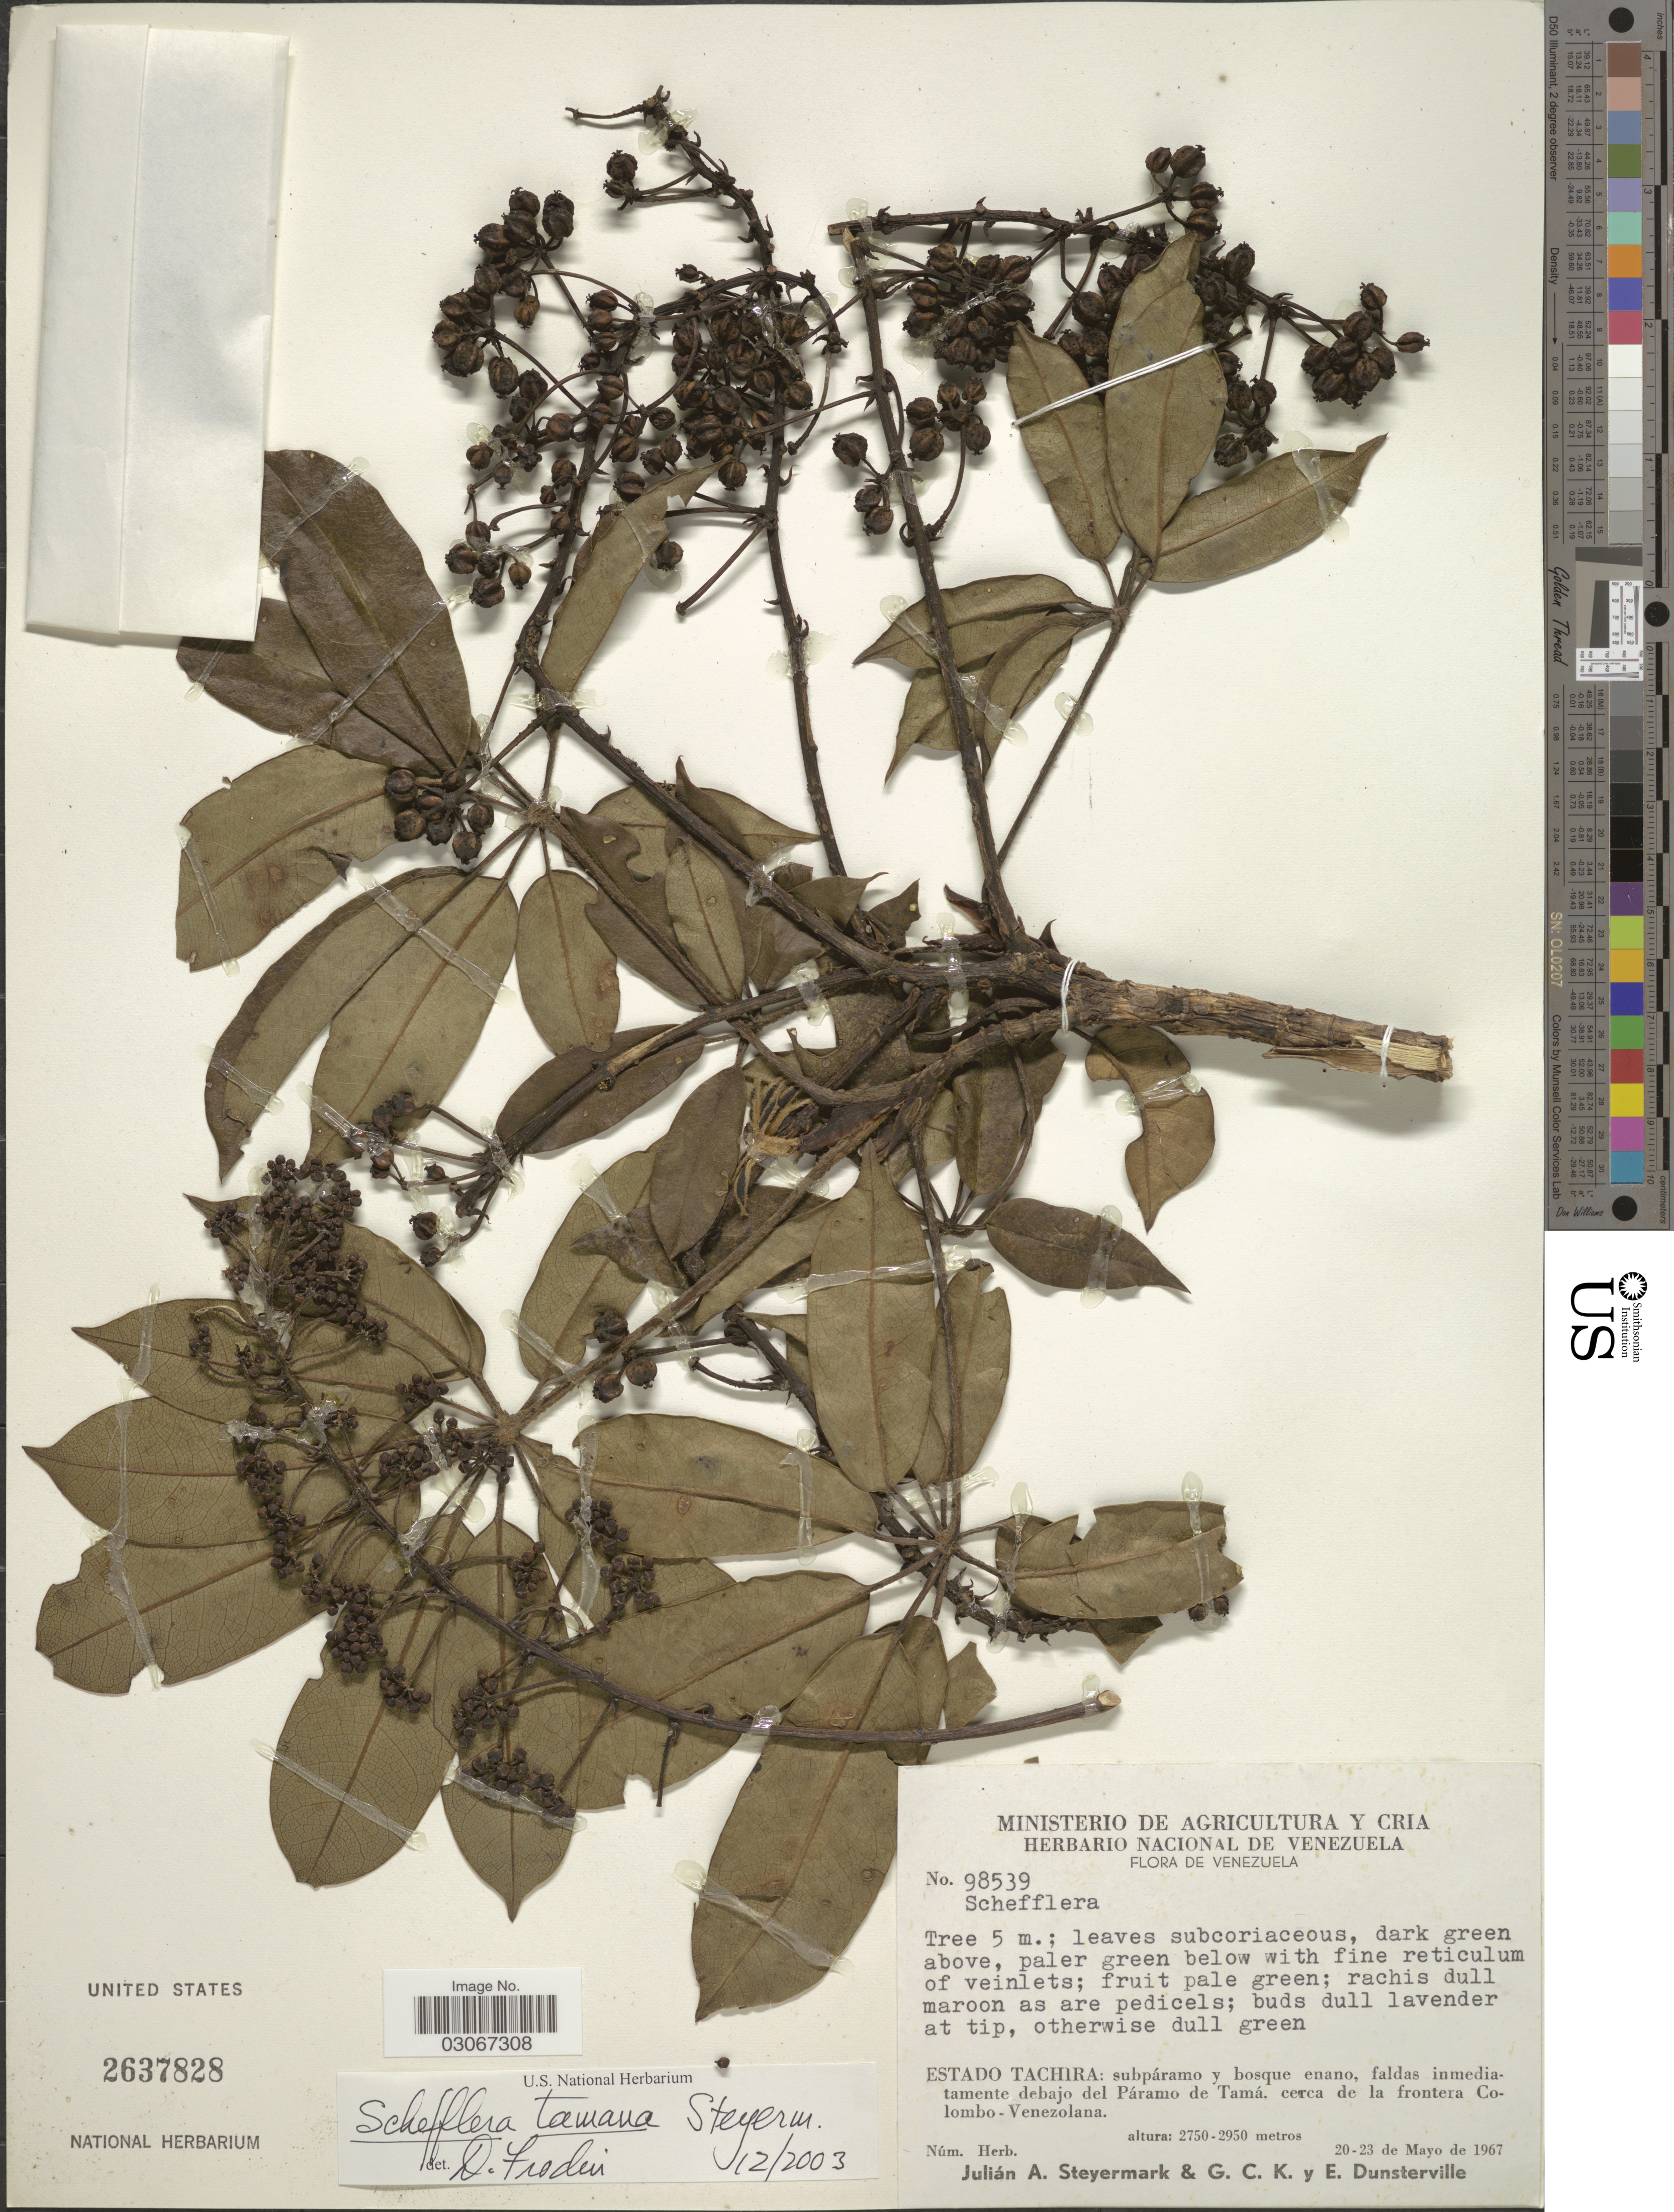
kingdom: Plantae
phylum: Tracheophyta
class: Magnoliopsida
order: Apiales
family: Araliaceae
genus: Schefflera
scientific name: Schefflera tamana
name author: Steyerm.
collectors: J. Steyermark, G. C. K. Dunsterville & E. Dunsterville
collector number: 98539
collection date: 1967-05-20/1967-05-23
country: Venezuela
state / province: Tachira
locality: Subpáramo y bosque enano, faldas inmediatamente debajo del Páramo de Tamá, cerca de la frontera Colombo-Venezolana.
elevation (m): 2750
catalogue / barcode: US 2637828